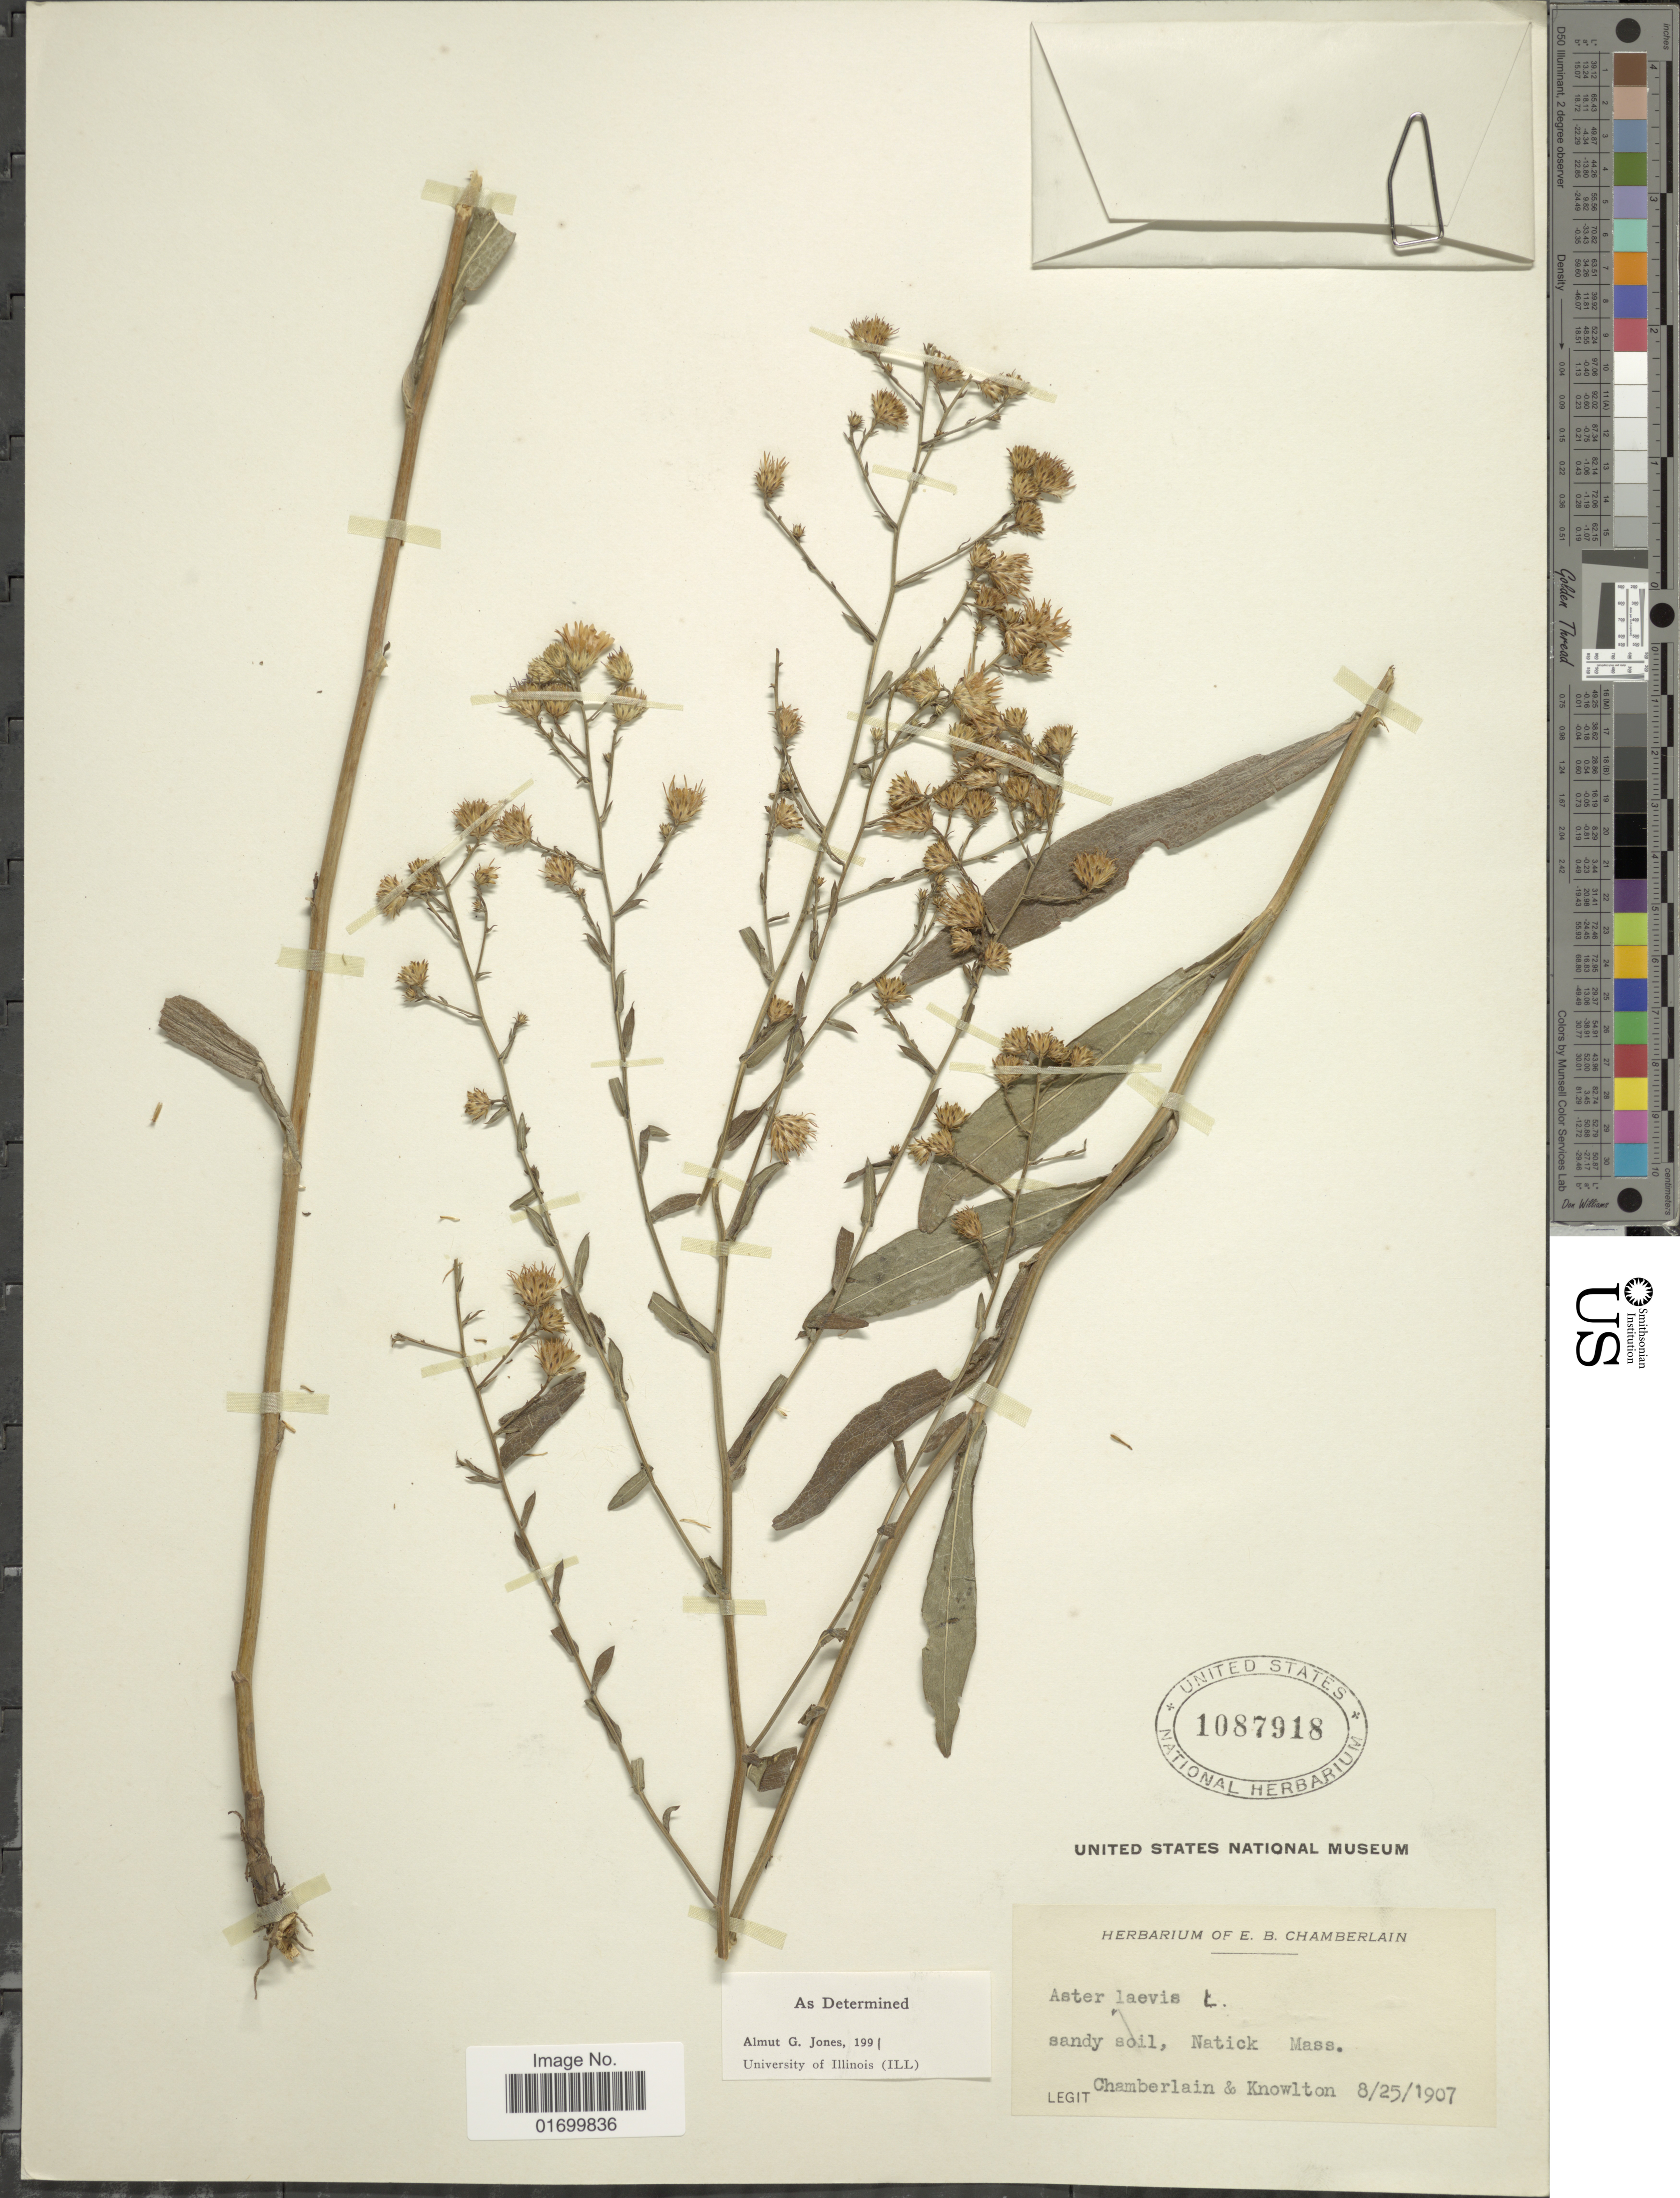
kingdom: Plantae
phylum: Tracheophyta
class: Magnoliopsida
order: Asterales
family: Asteraceae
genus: Symphyotrichum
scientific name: Symphyotrichum laeve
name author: (L.) Á. Löve & D. Löve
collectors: -. Chamberlain & -. Knowlton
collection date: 1907-08-25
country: United States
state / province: Massachusetts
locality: Natick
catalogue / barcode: US 1087918